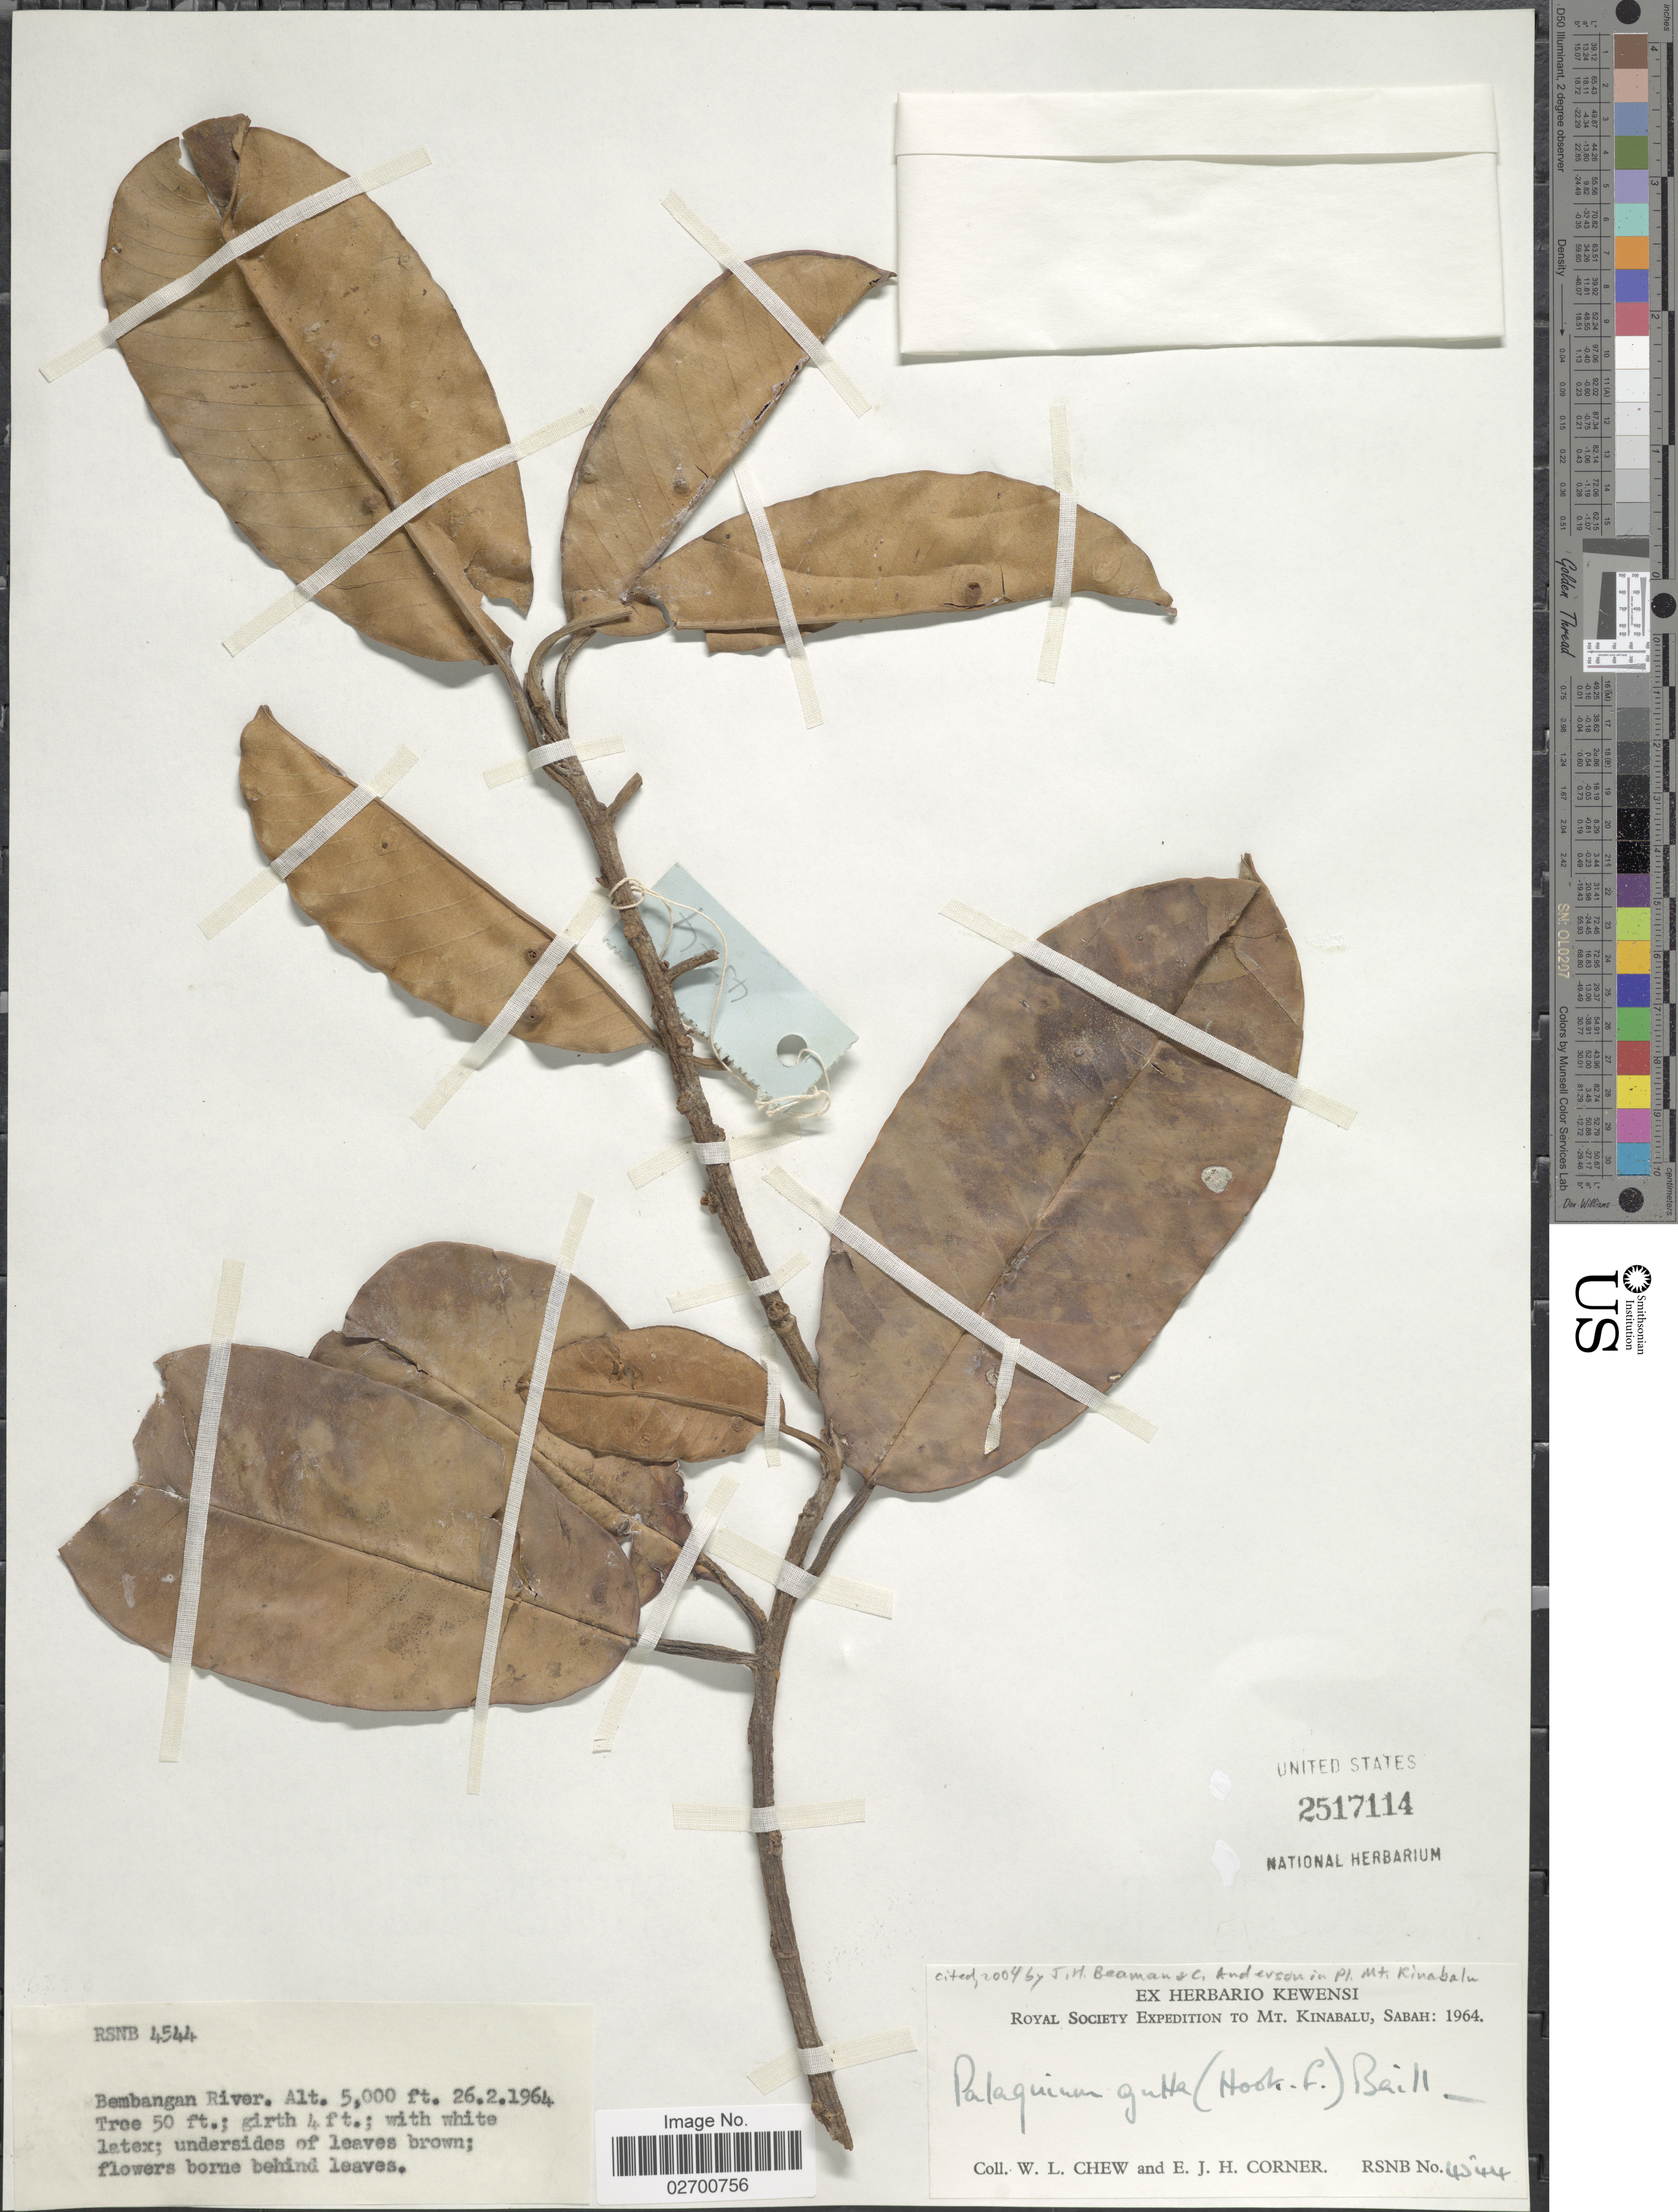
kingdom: Plantae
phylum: Tracheophyta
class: Magnoliopsida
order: Ericales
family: Sapotaceae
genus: Palaquium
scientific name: Palaquium gutta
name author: (Hook.) Baill.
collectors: W. Chew & E. Corner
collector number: RSNB4544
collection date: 1964-02-26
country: Malaysia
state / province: Sabah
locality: Mt. Kinabalu, Sabah. Bembangan River.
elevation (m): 1524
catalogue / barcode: US 2517114